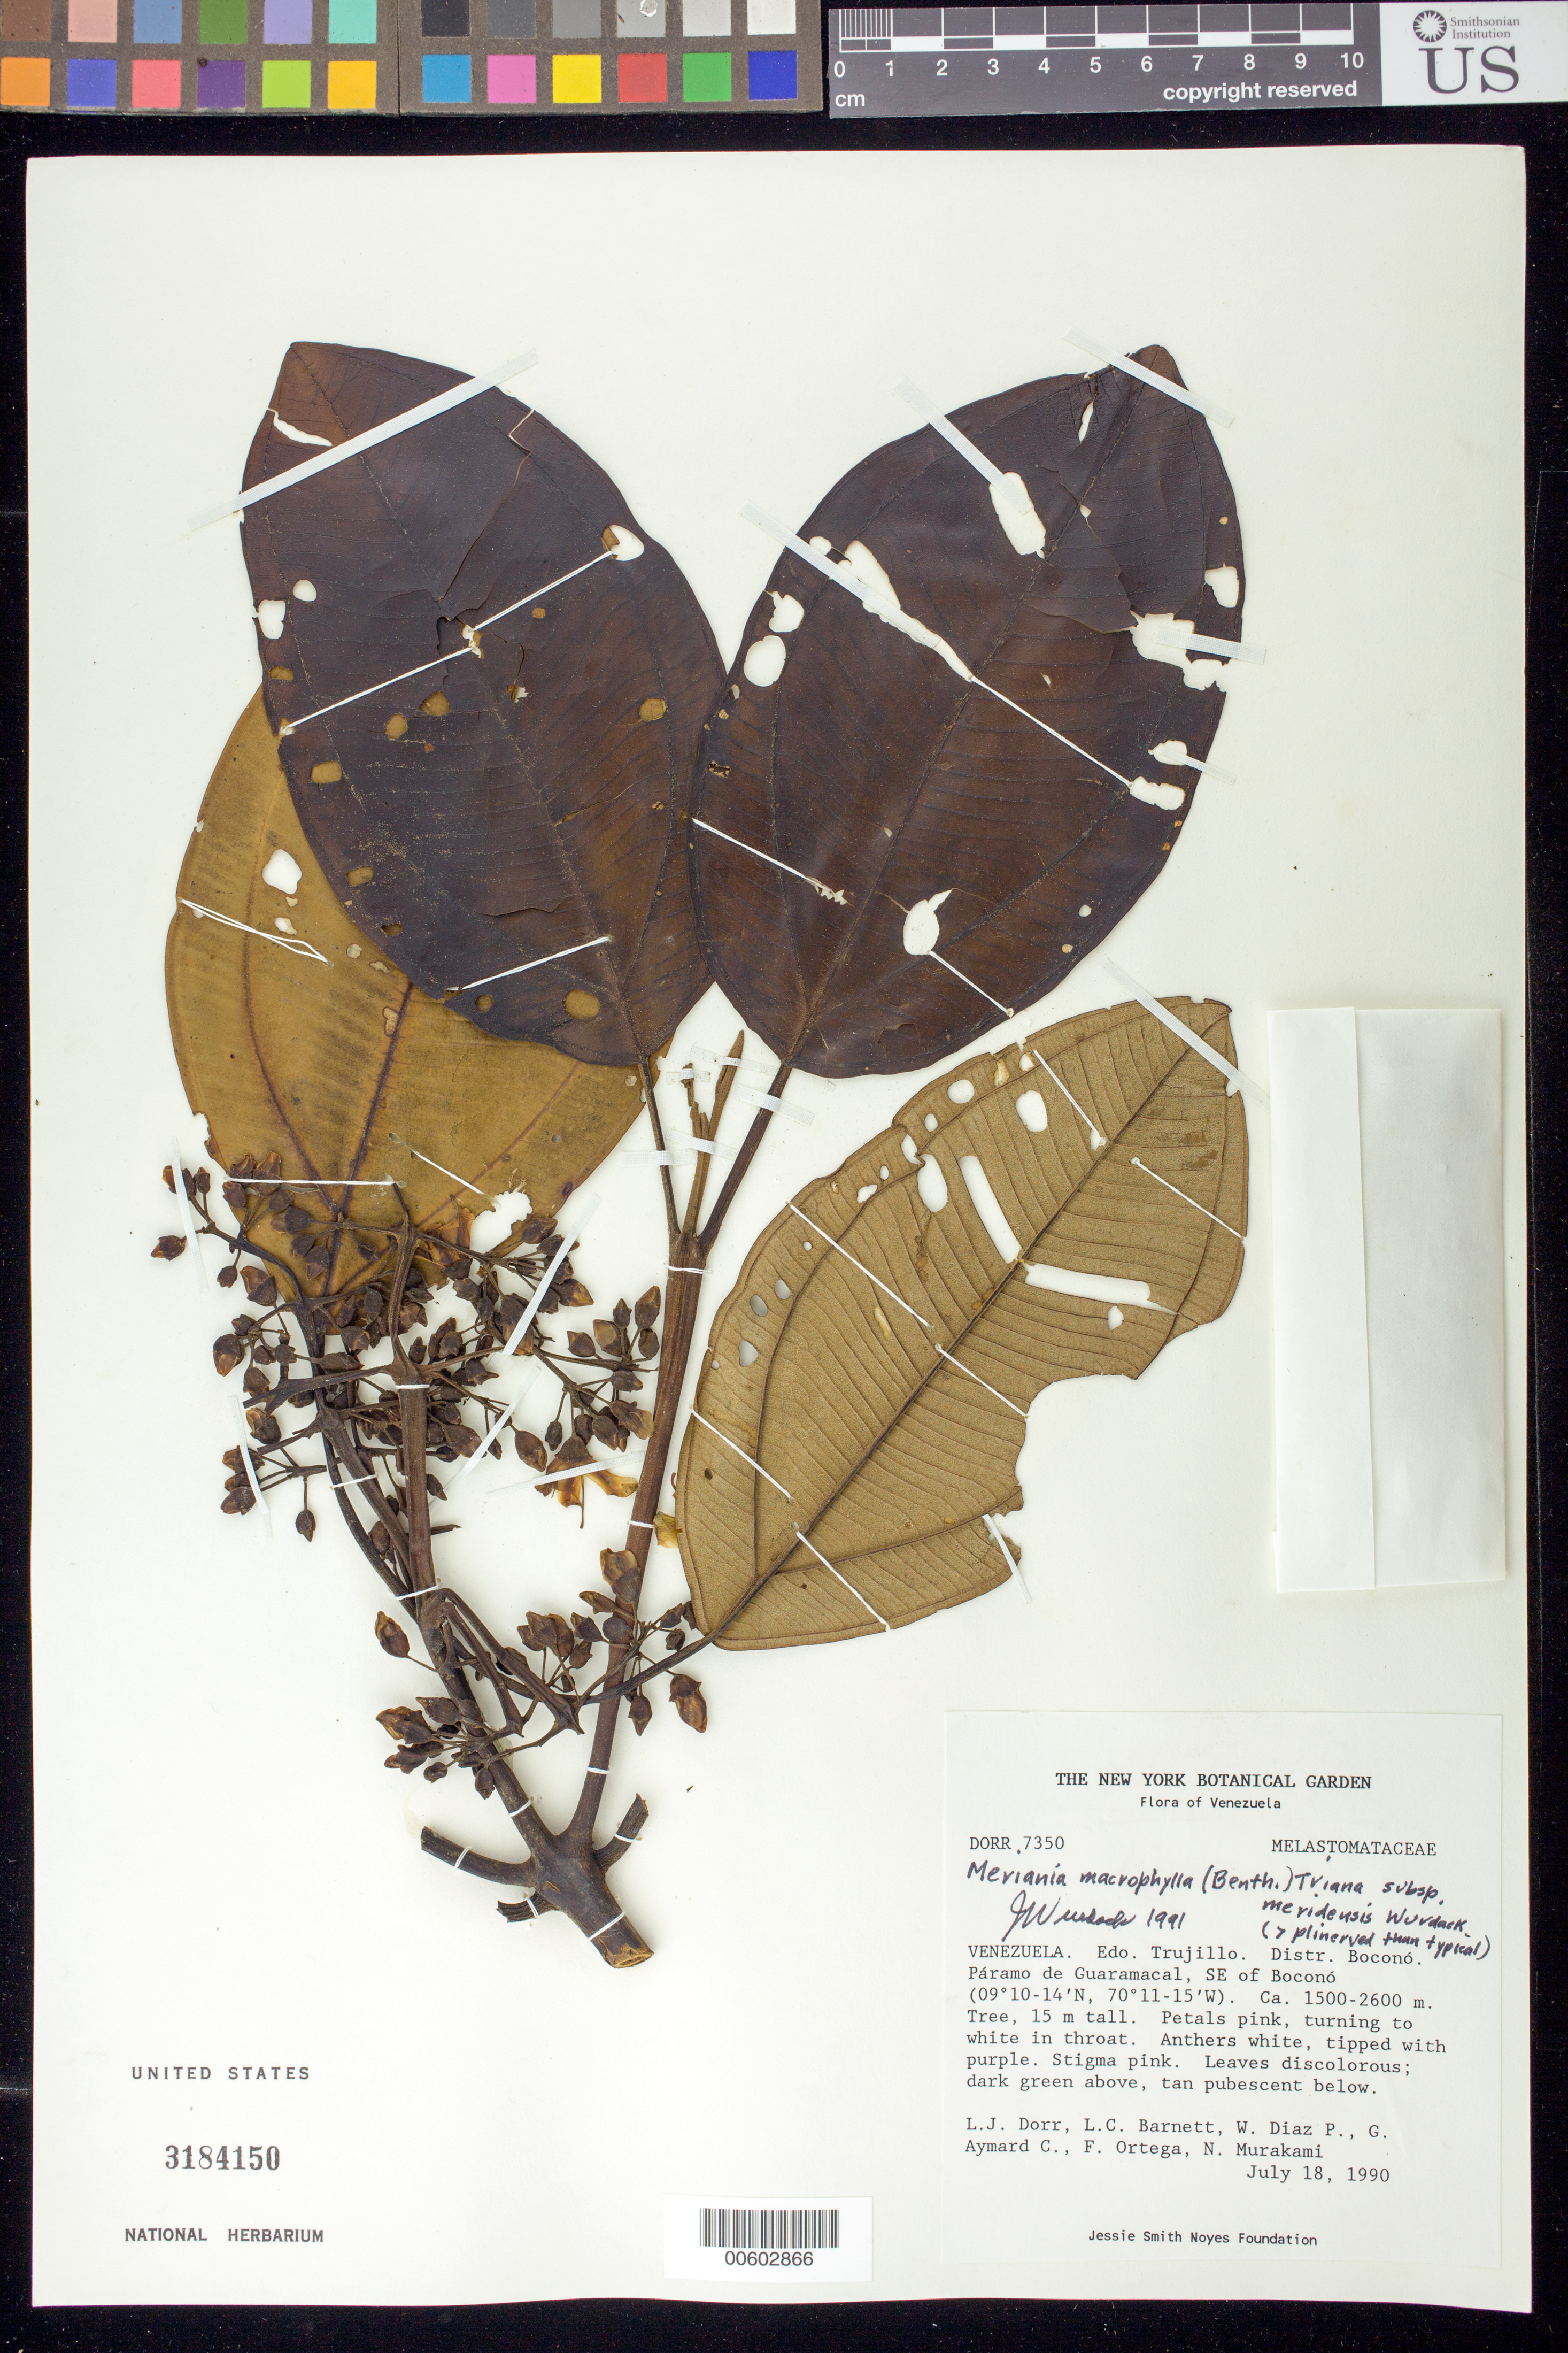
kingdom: Plantae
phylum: Tracheophyta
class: Magnoliopsida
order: Myrtales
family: Melastomataceae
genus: Meriania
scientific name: Meriania macrophylla subsp. meridensis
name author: Wurdack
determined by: Wurdack, John J., (US), US (UNITED STATES)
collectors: L. J. Dorr, L. C. Barnett, W. Díaz P., G. A. Aymard, F. J. Ortega & N. Murakami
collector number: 7350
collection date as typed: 18 Jul 1990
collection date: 1990-07-18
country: Venezuela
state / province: Trujillo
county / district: Boconó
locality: Páramo de Guaramacal, SE of Boconó.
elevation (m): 1500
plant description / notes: NY, PORT-2, US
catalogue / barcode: US 3184150